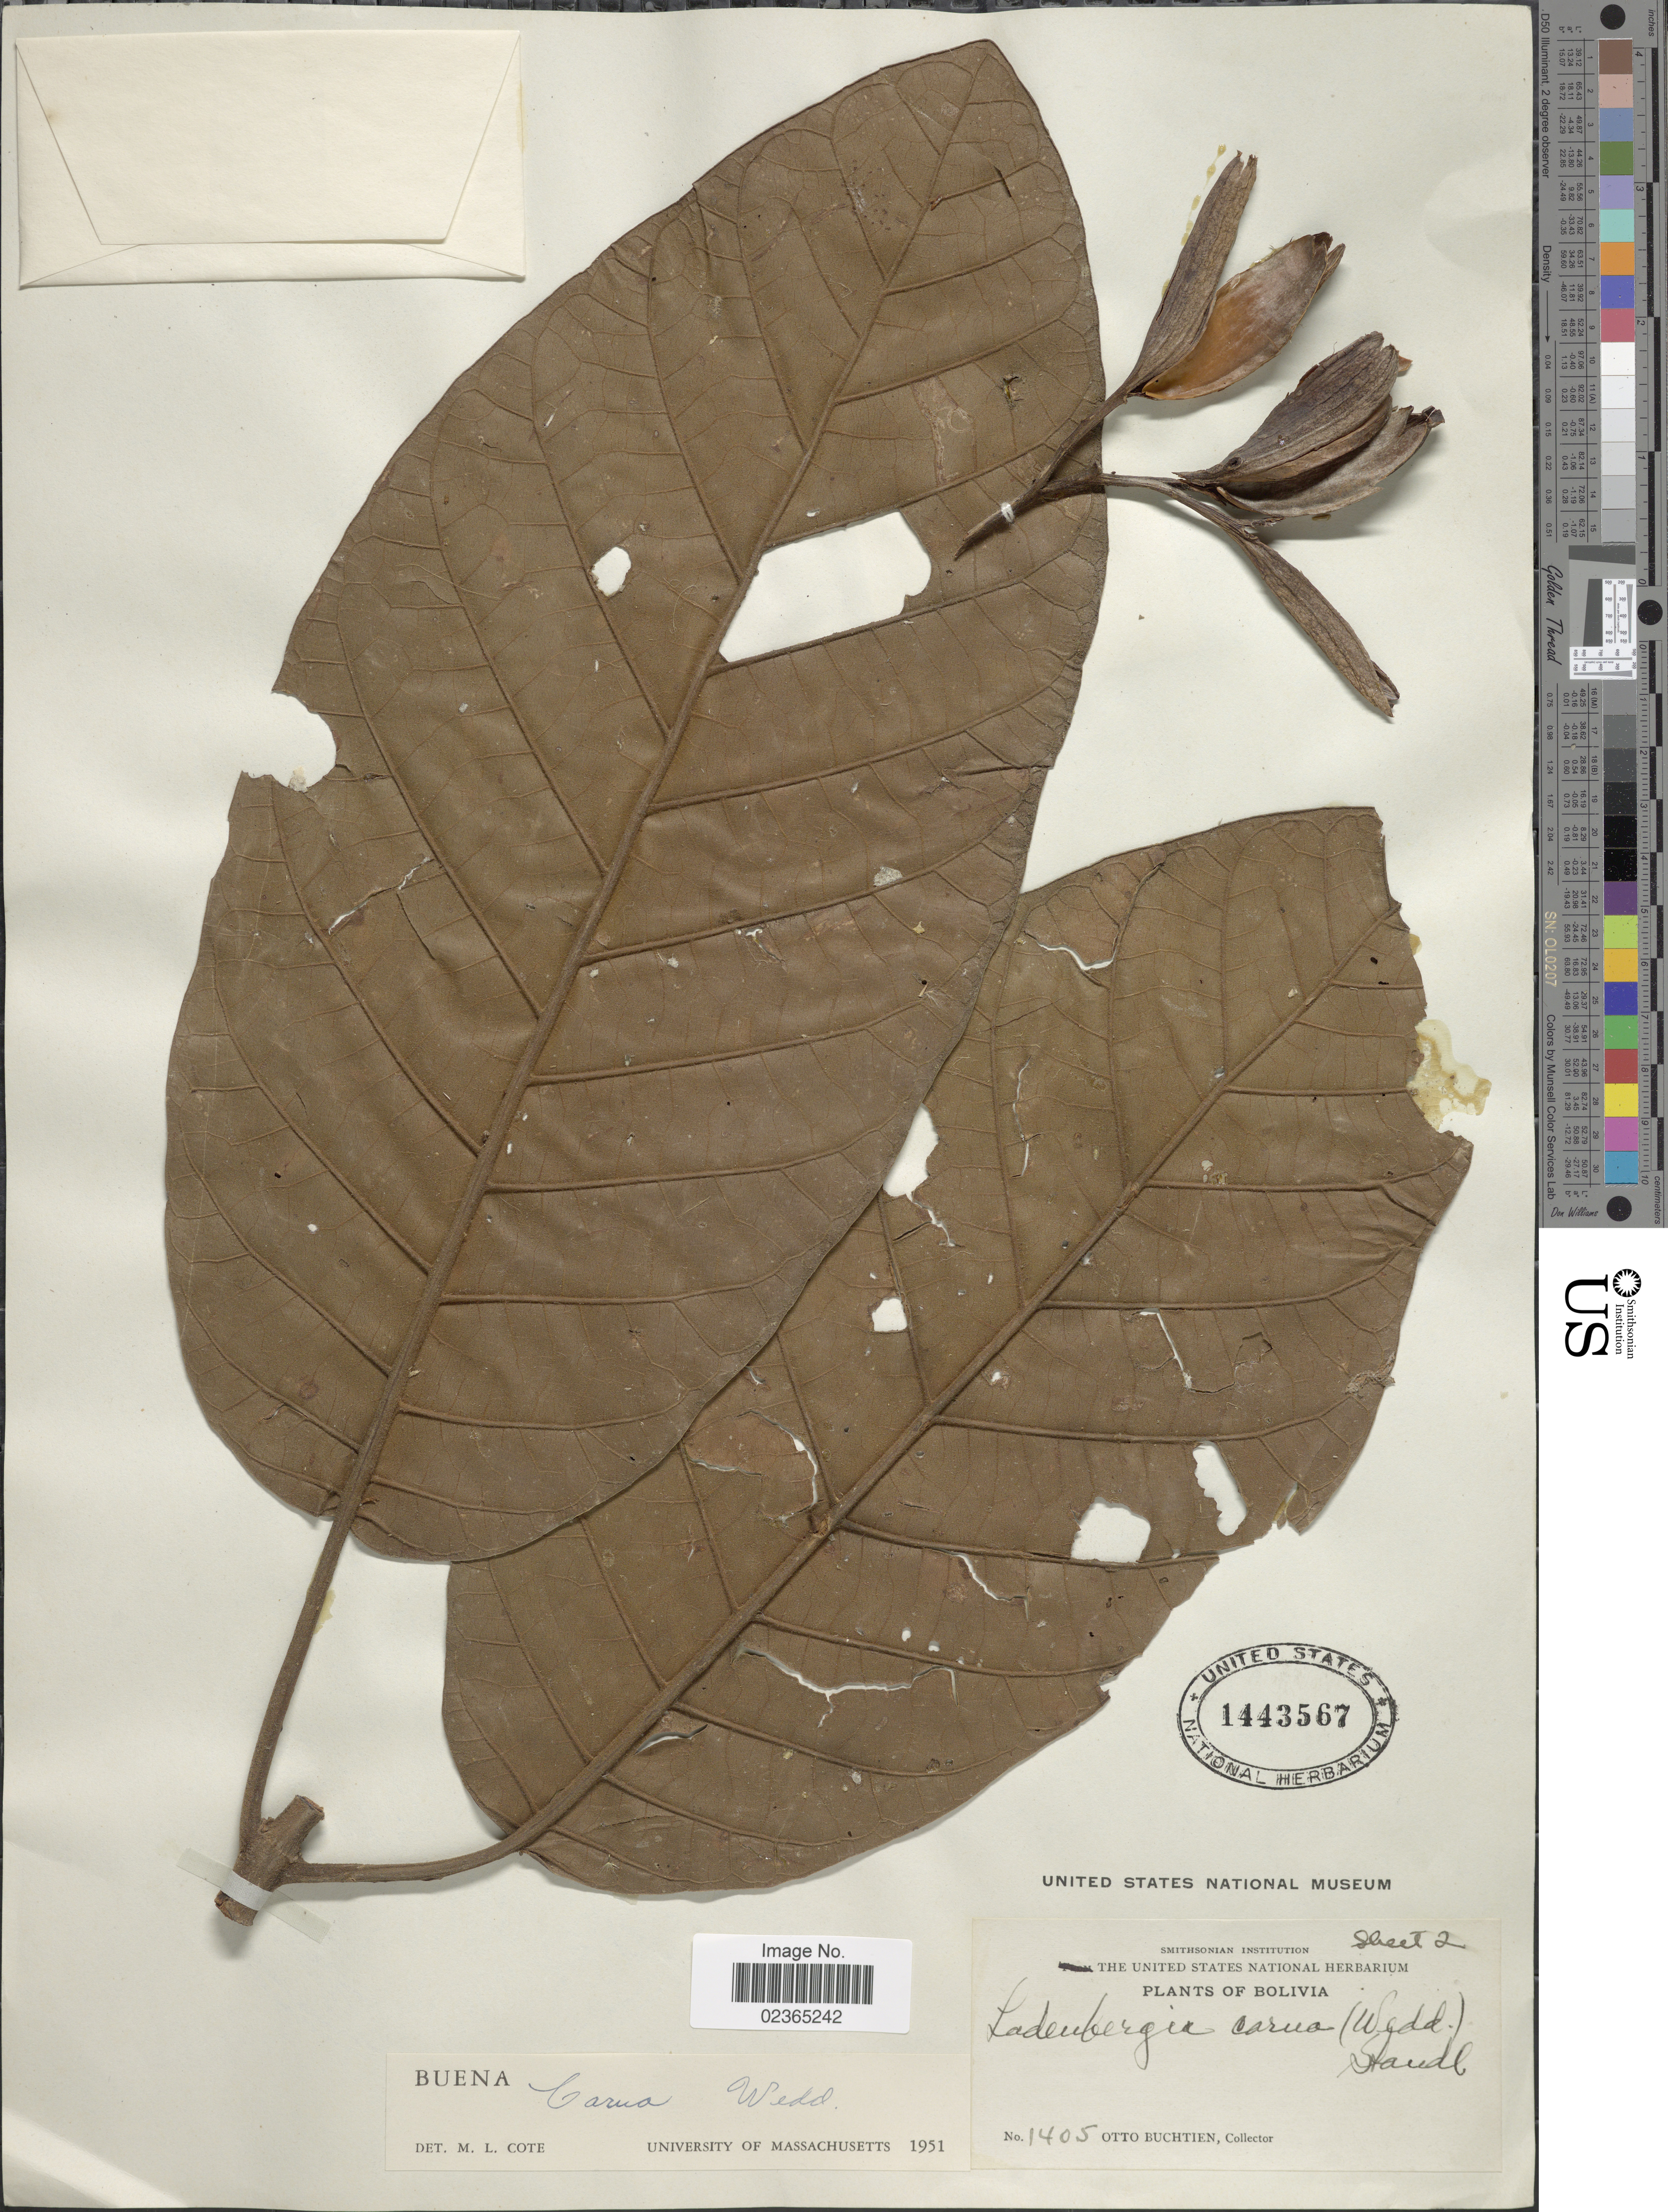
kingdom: Plantae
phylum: Tracheophyta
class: Magnoliopsida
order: Gentianales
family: Rubiaceae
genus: Ladenbergia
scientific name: Ladenbergia carua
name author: (Wedd.) Standl.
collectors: O. Buchtien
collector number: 1405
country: Bolivia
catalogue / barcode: US 1443567